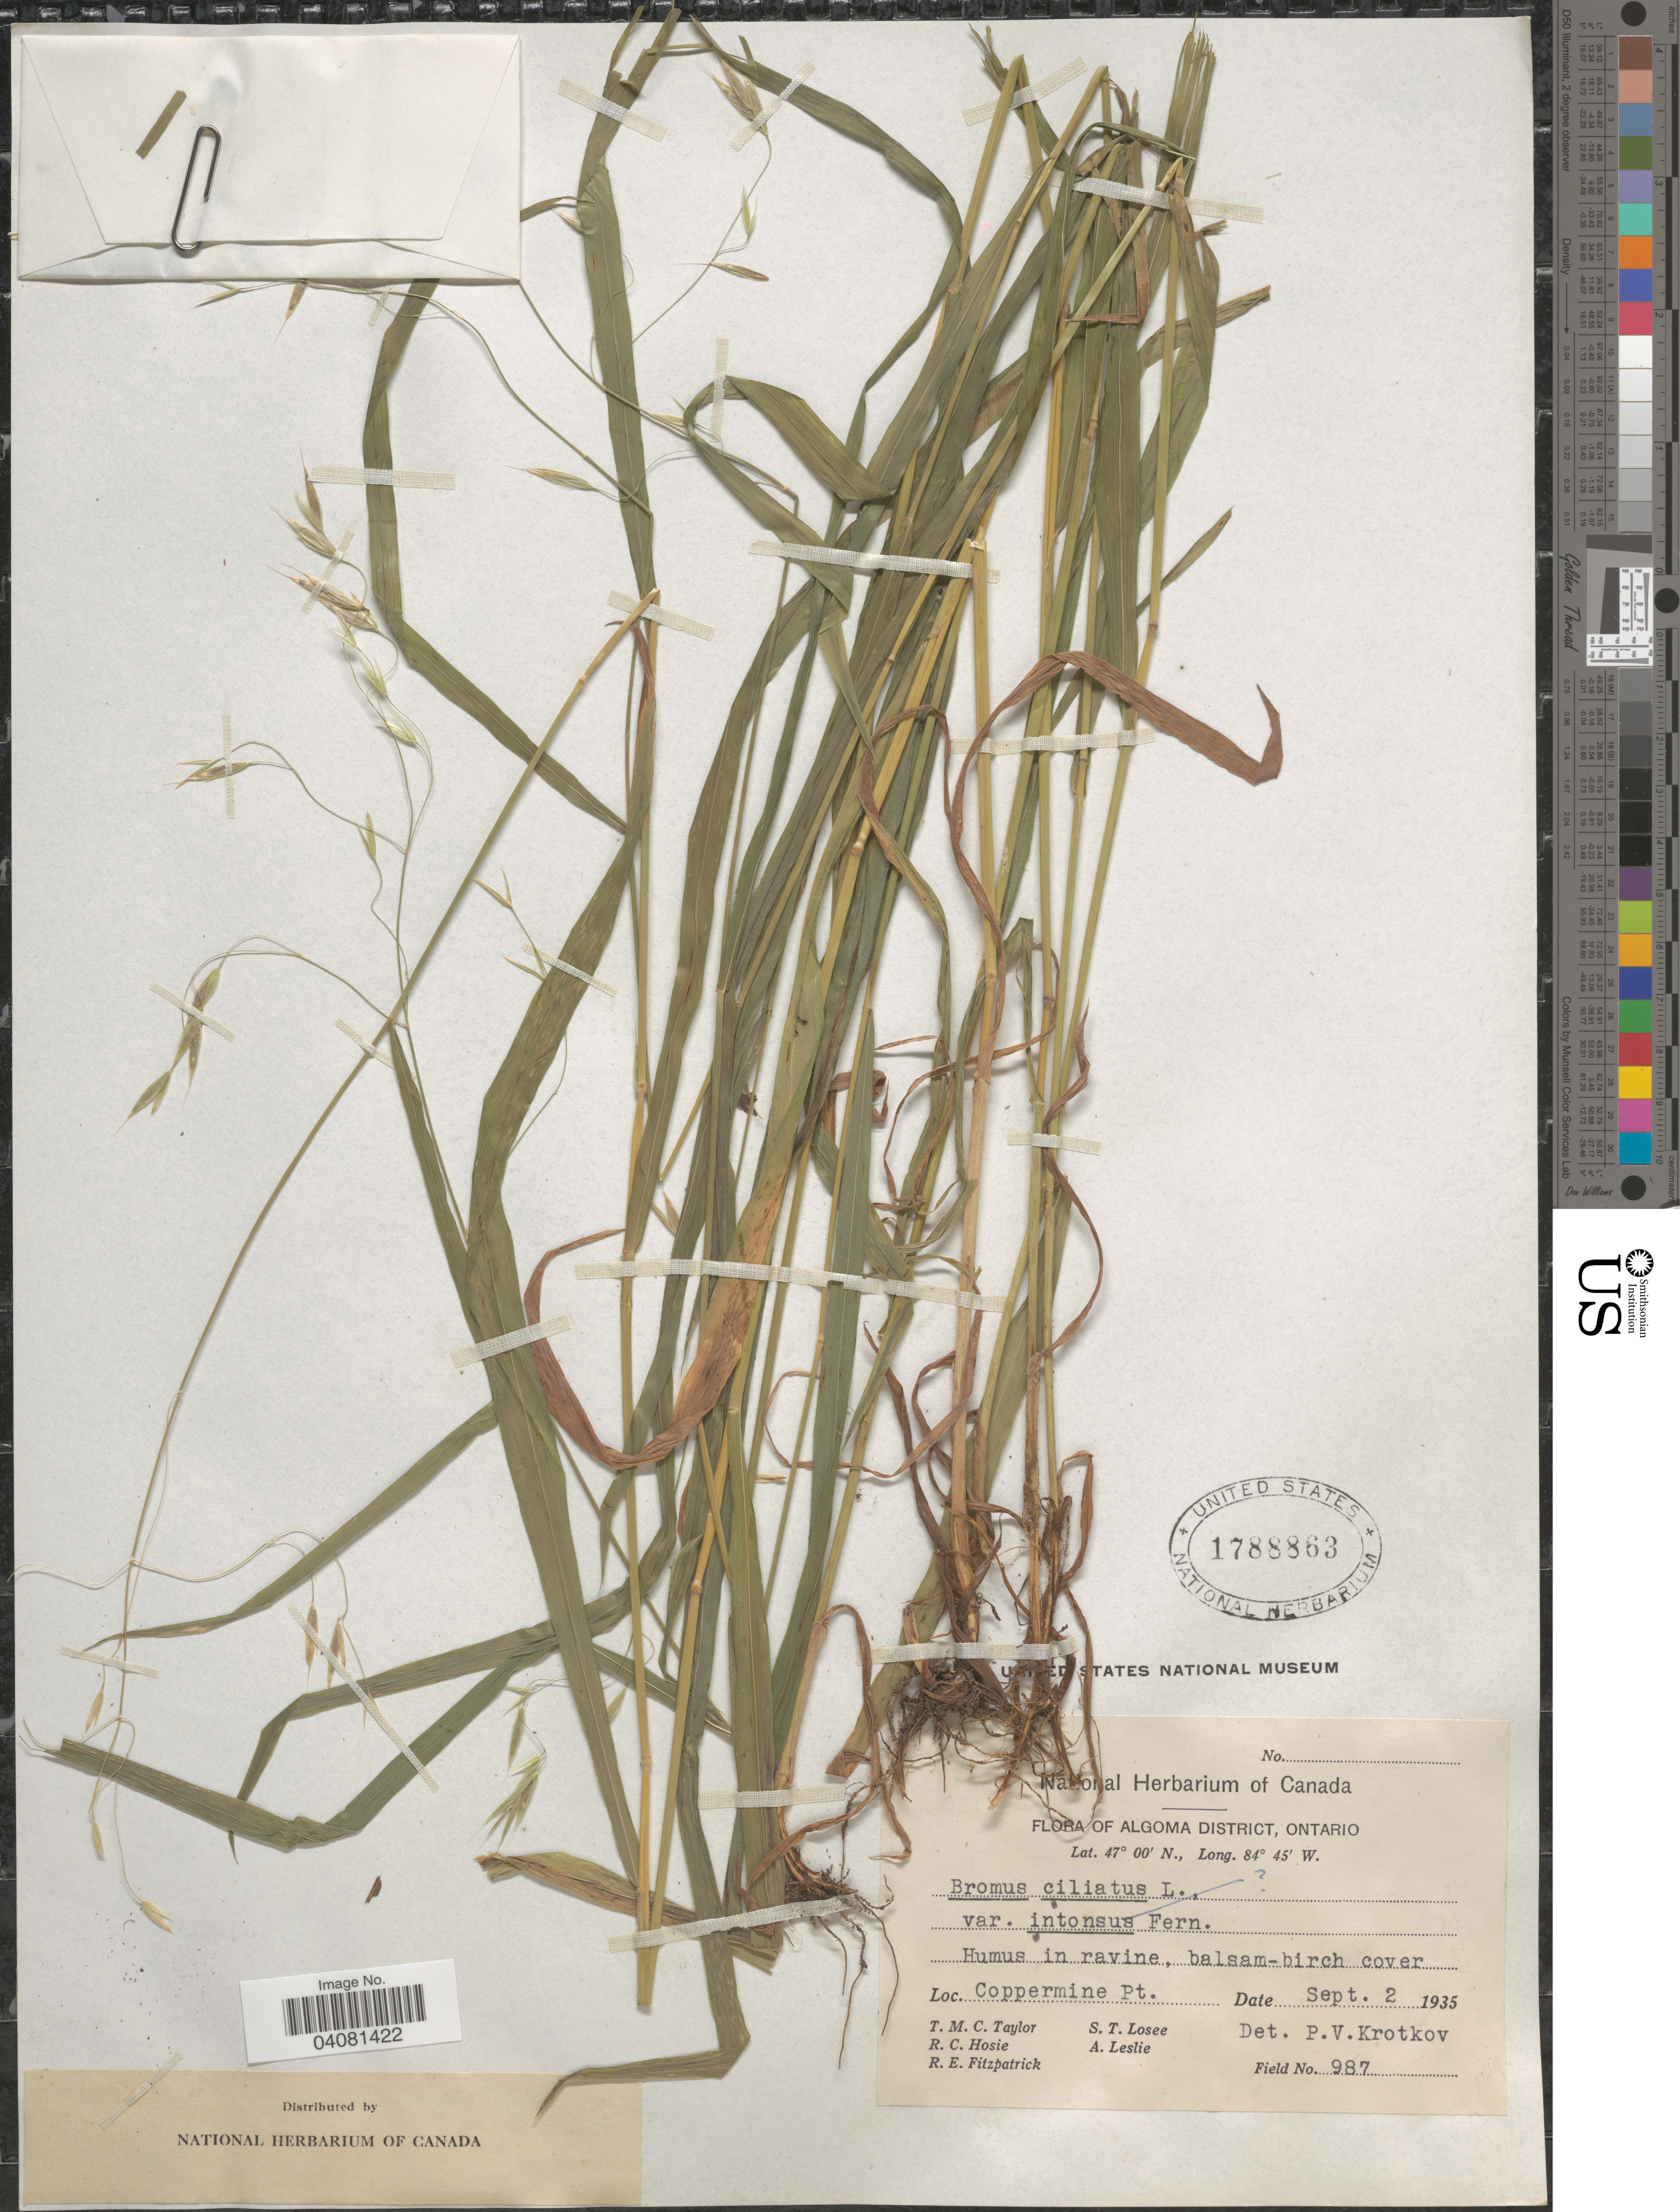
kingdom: Plantae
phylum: Tracheophyta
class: Liliopsida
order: Poales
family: Poaceae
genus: Bromus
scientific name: Bromus ciliatus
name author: L.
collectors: T. M. C. Taylor, R. Hosie, R. Fitzpatrick, S. Losee & A. Leslie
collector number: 987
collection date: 1935-09-02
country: Canada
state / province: Ontario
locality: Algoma District. Humus in ravine, balsam-birch cover. Coppermine Pt.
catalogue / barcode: US 1788863